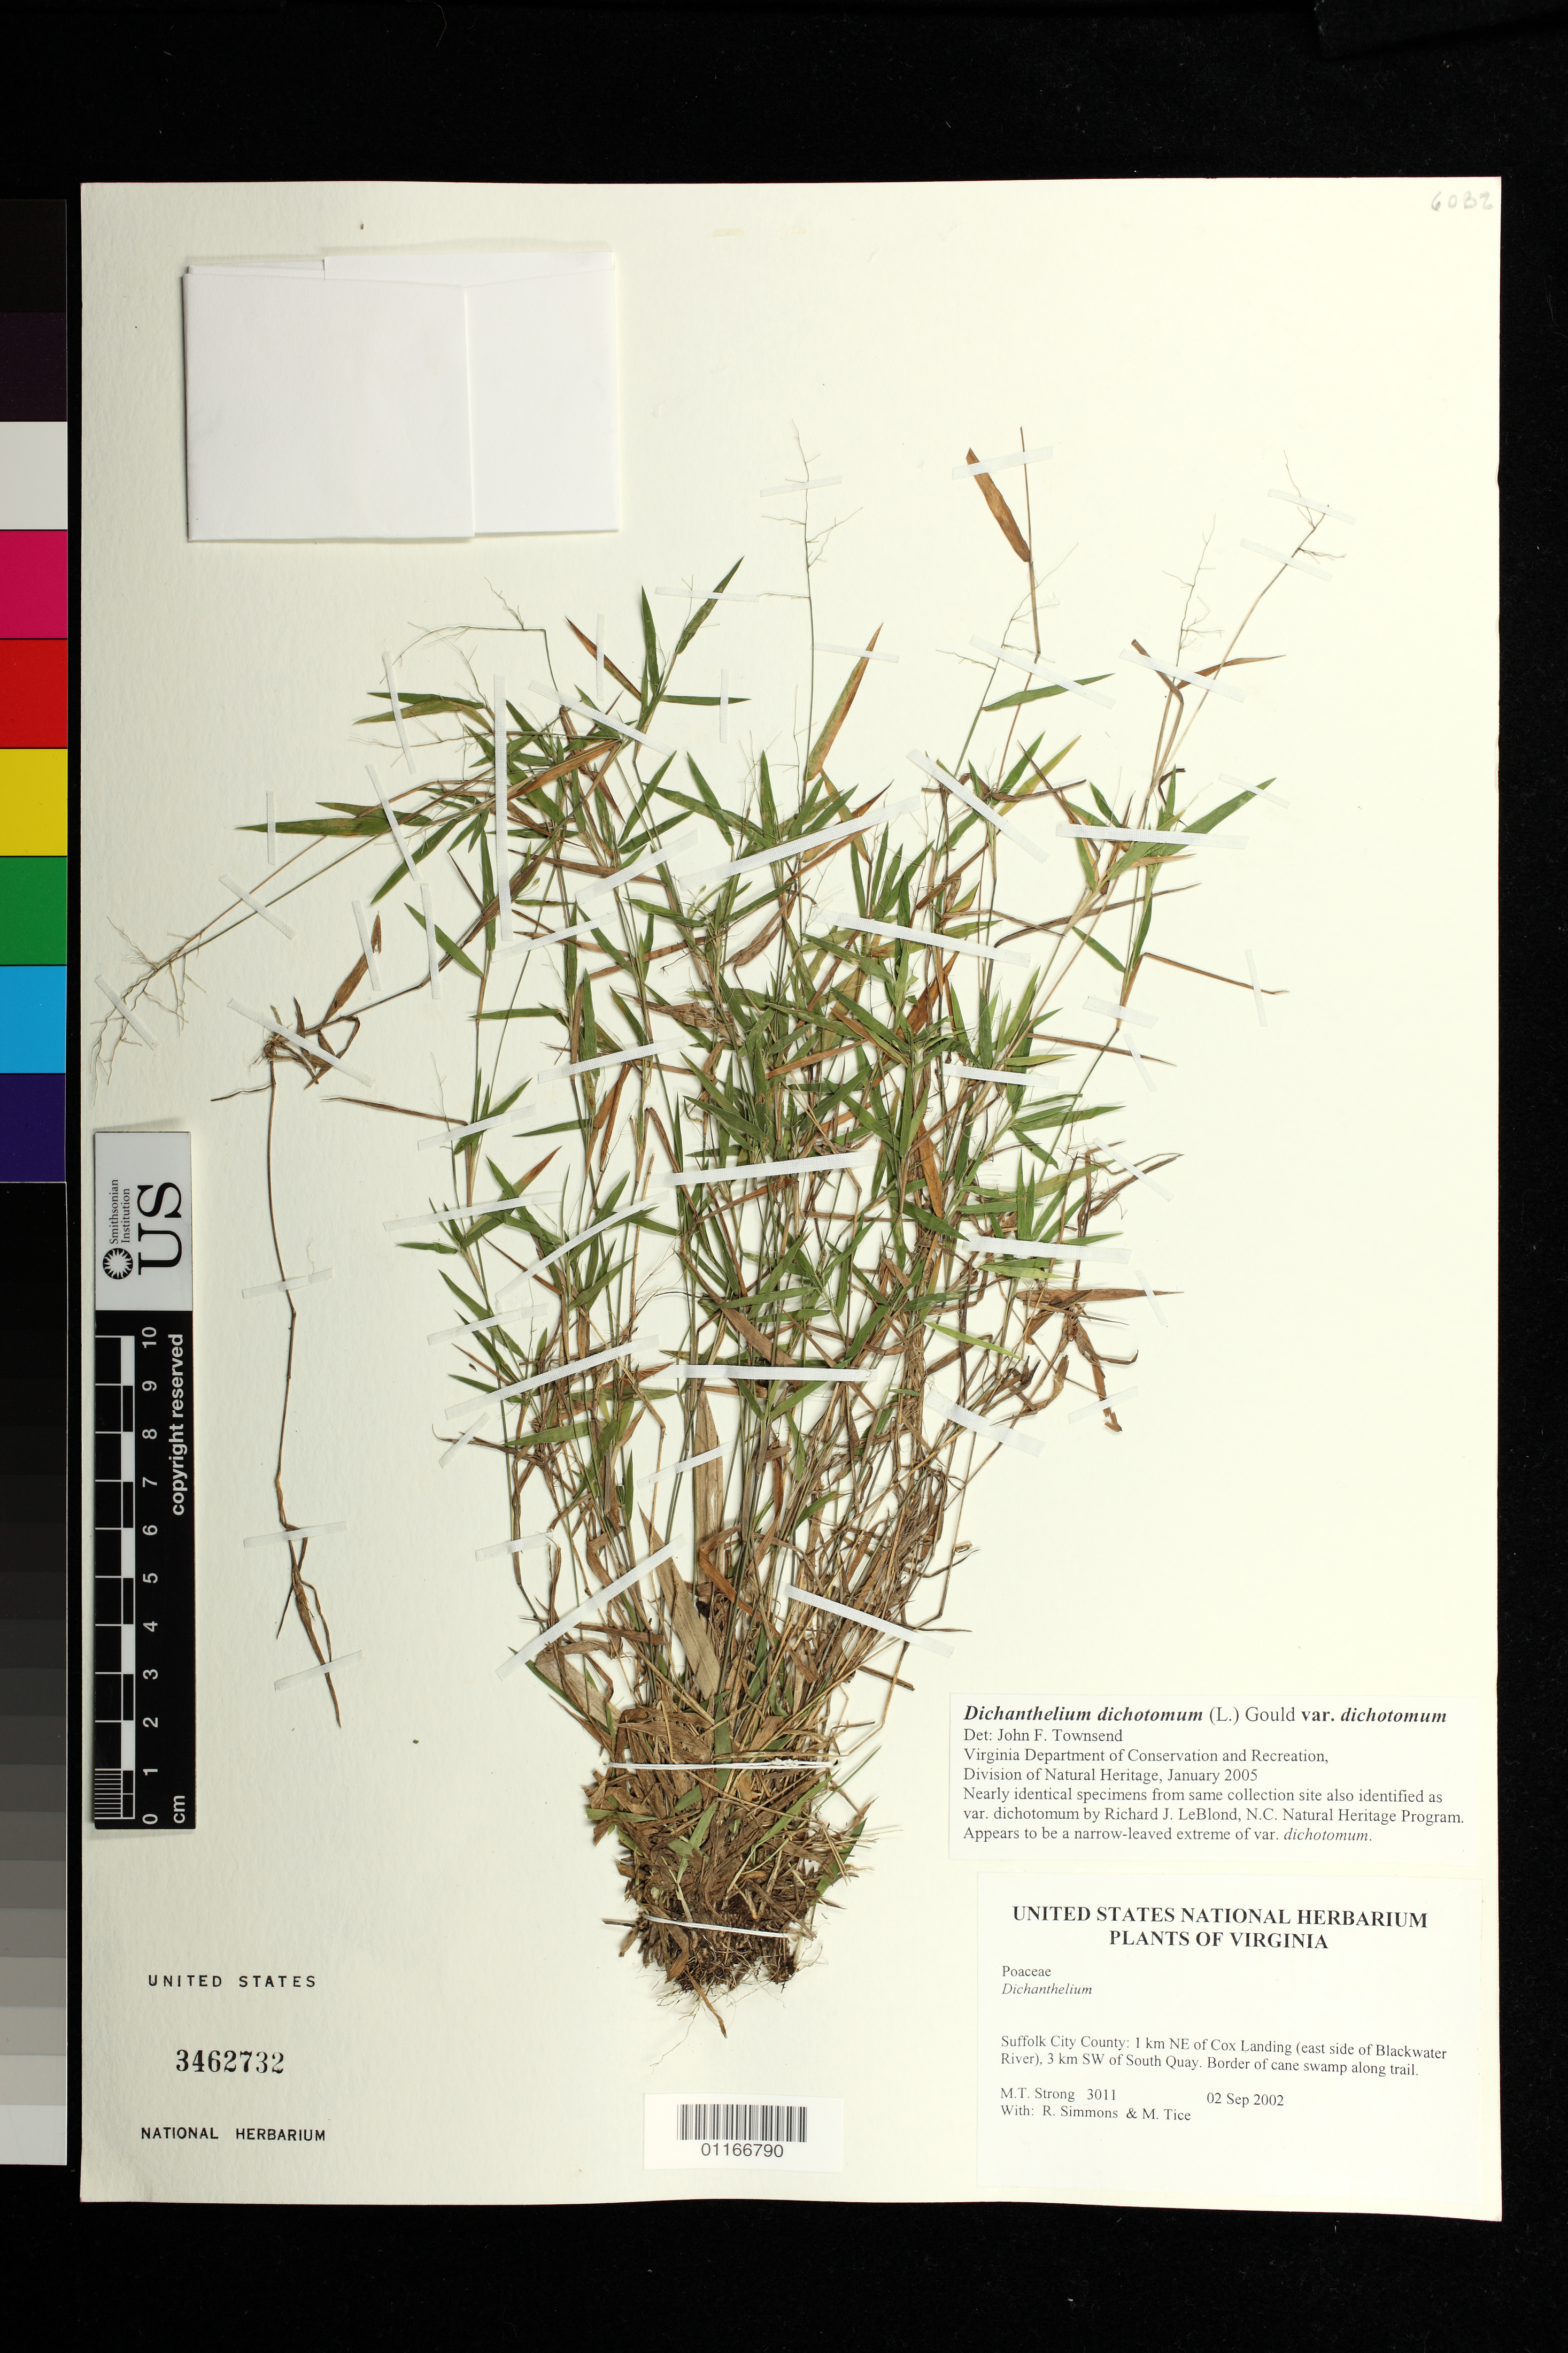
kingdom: Plantae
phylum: Tracheophyta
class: Liliopsida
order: Poales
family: Poaceae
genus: Dichanthelium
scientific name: Dichanthelium dichotomum var. dichotomum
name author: (L.) Gould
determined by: Townsend, John F.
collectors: M. T. Strong, R. B. Simmons & M. Tice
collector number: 3011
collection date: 2002-09-02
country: United States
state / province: Virginia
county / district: City of Suffolk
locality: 1.5 km NE of Cox Landing, E of Blackwater River, 3.5 km SW of South Quay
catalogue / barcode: US 3462732